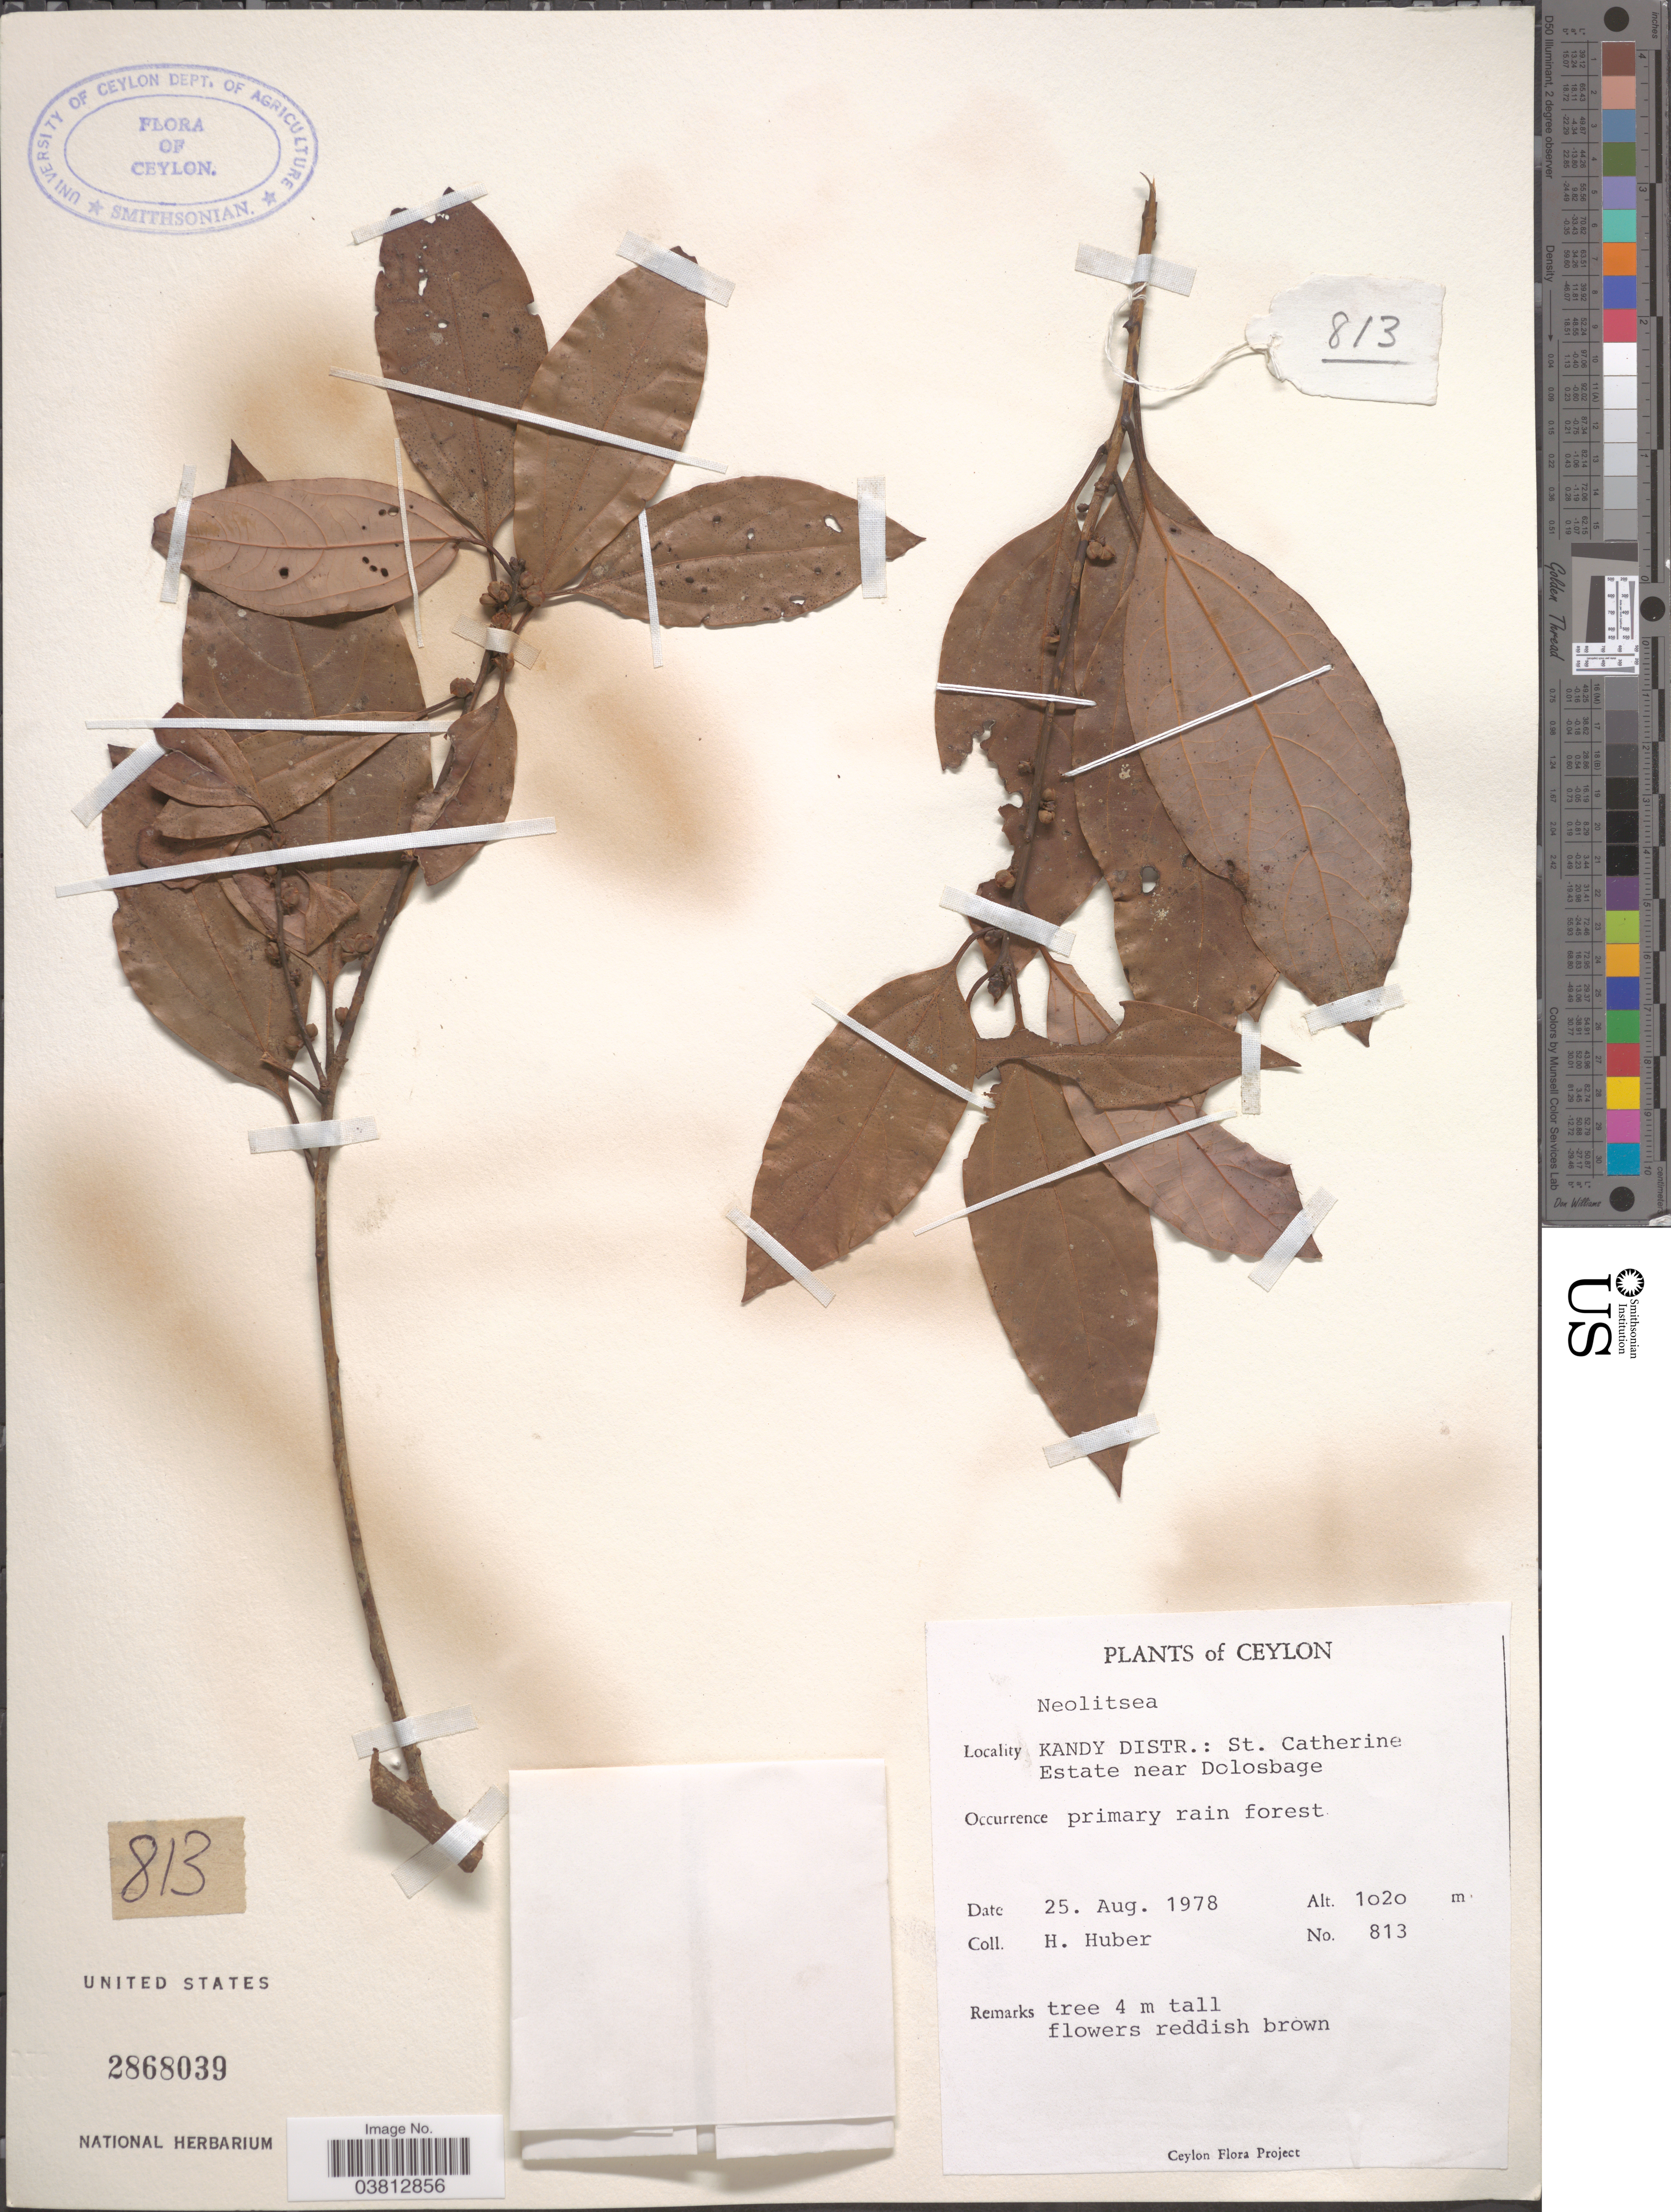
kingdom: Plantae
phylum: Tracheophyta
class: Magnoliopsida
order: Laurales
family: Lauraceae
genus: Neolitsea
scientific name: Neolitsea sp.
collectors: H. Huber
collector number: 813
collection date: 1978-08-25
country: Sri Lanka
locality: Ceylon. Kandy Distr.: St. Catherine Estate near Dolosbage.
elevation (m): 1020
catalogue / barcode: US 2868039